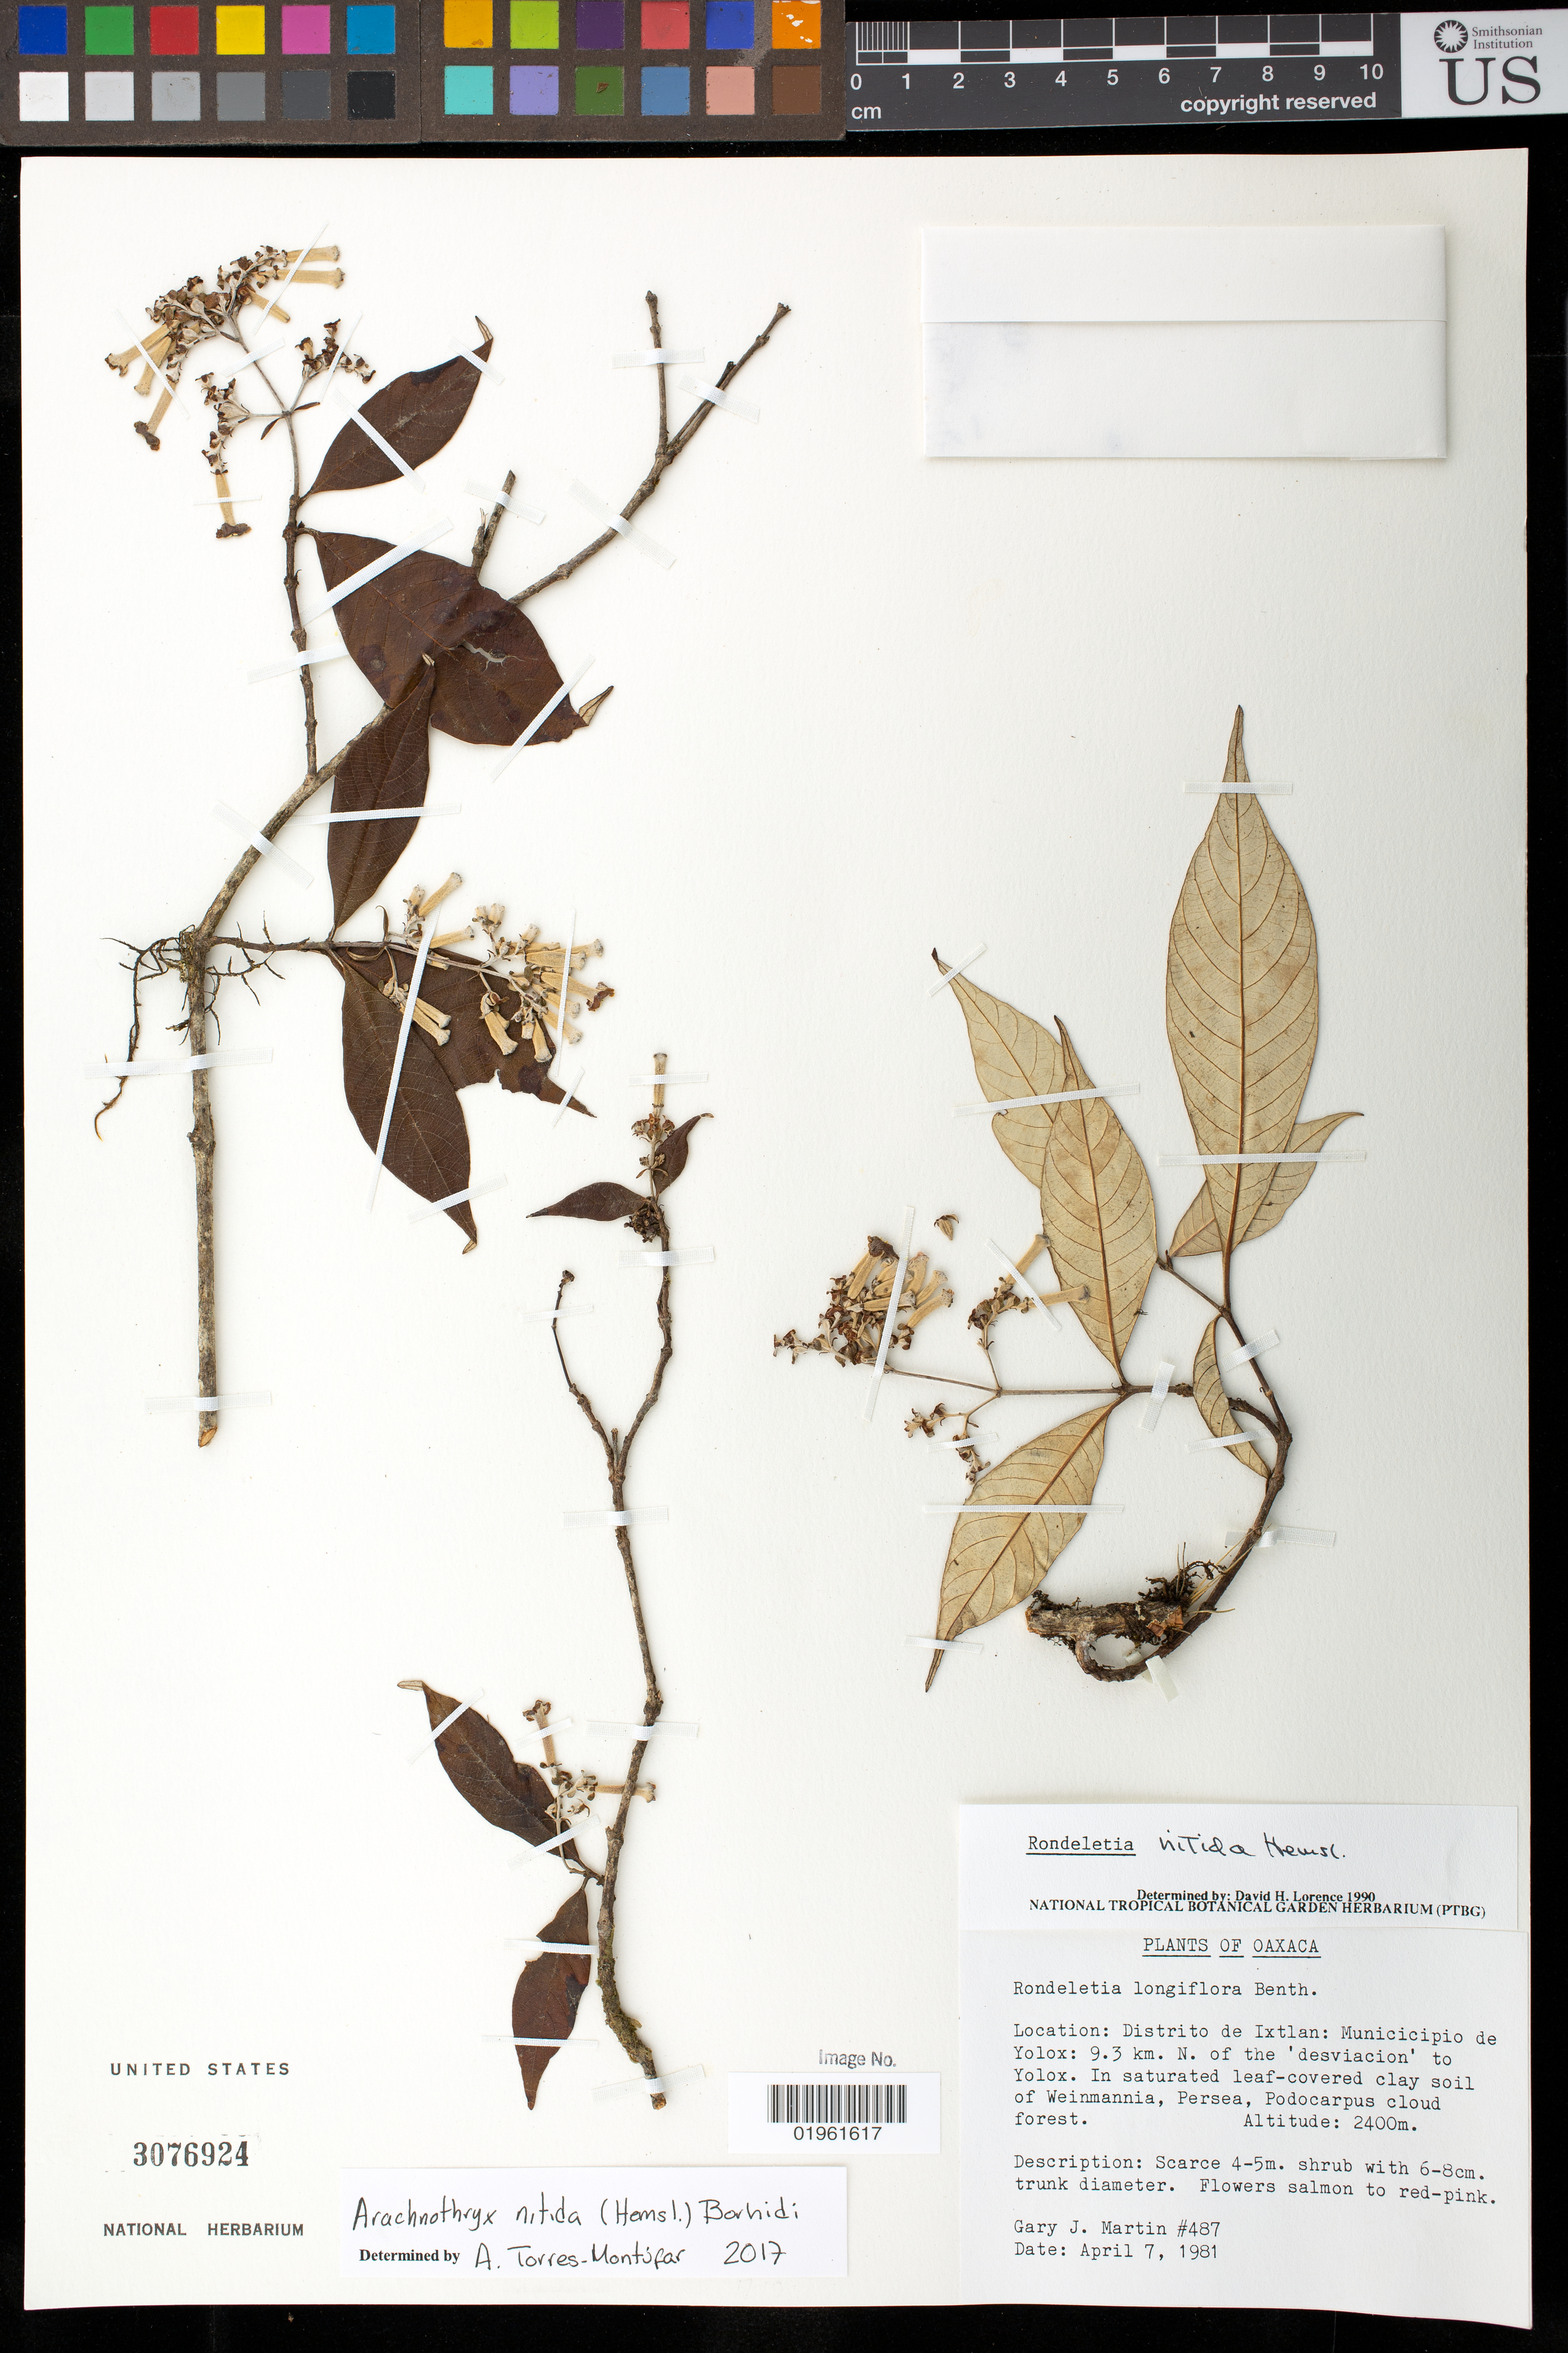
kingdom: Plantae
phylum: Tracheophyta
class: Magnoliopsida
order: Gentianales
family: Rubiaceae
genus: Arachnothryx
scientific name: Arachnothryx nitida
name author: (Hemsl.) Borhidi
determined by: Montúfar, Alejandro Torres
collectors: G. J. Martin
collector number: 487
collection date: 1981-04-07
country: Mexico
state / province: Oaxaca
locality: Distrito de Ixtlan: Municicipio de Yolox: 9.3 km. N. of the 'desciacion' to Yolox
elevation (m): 2400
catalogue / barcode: US 3076924